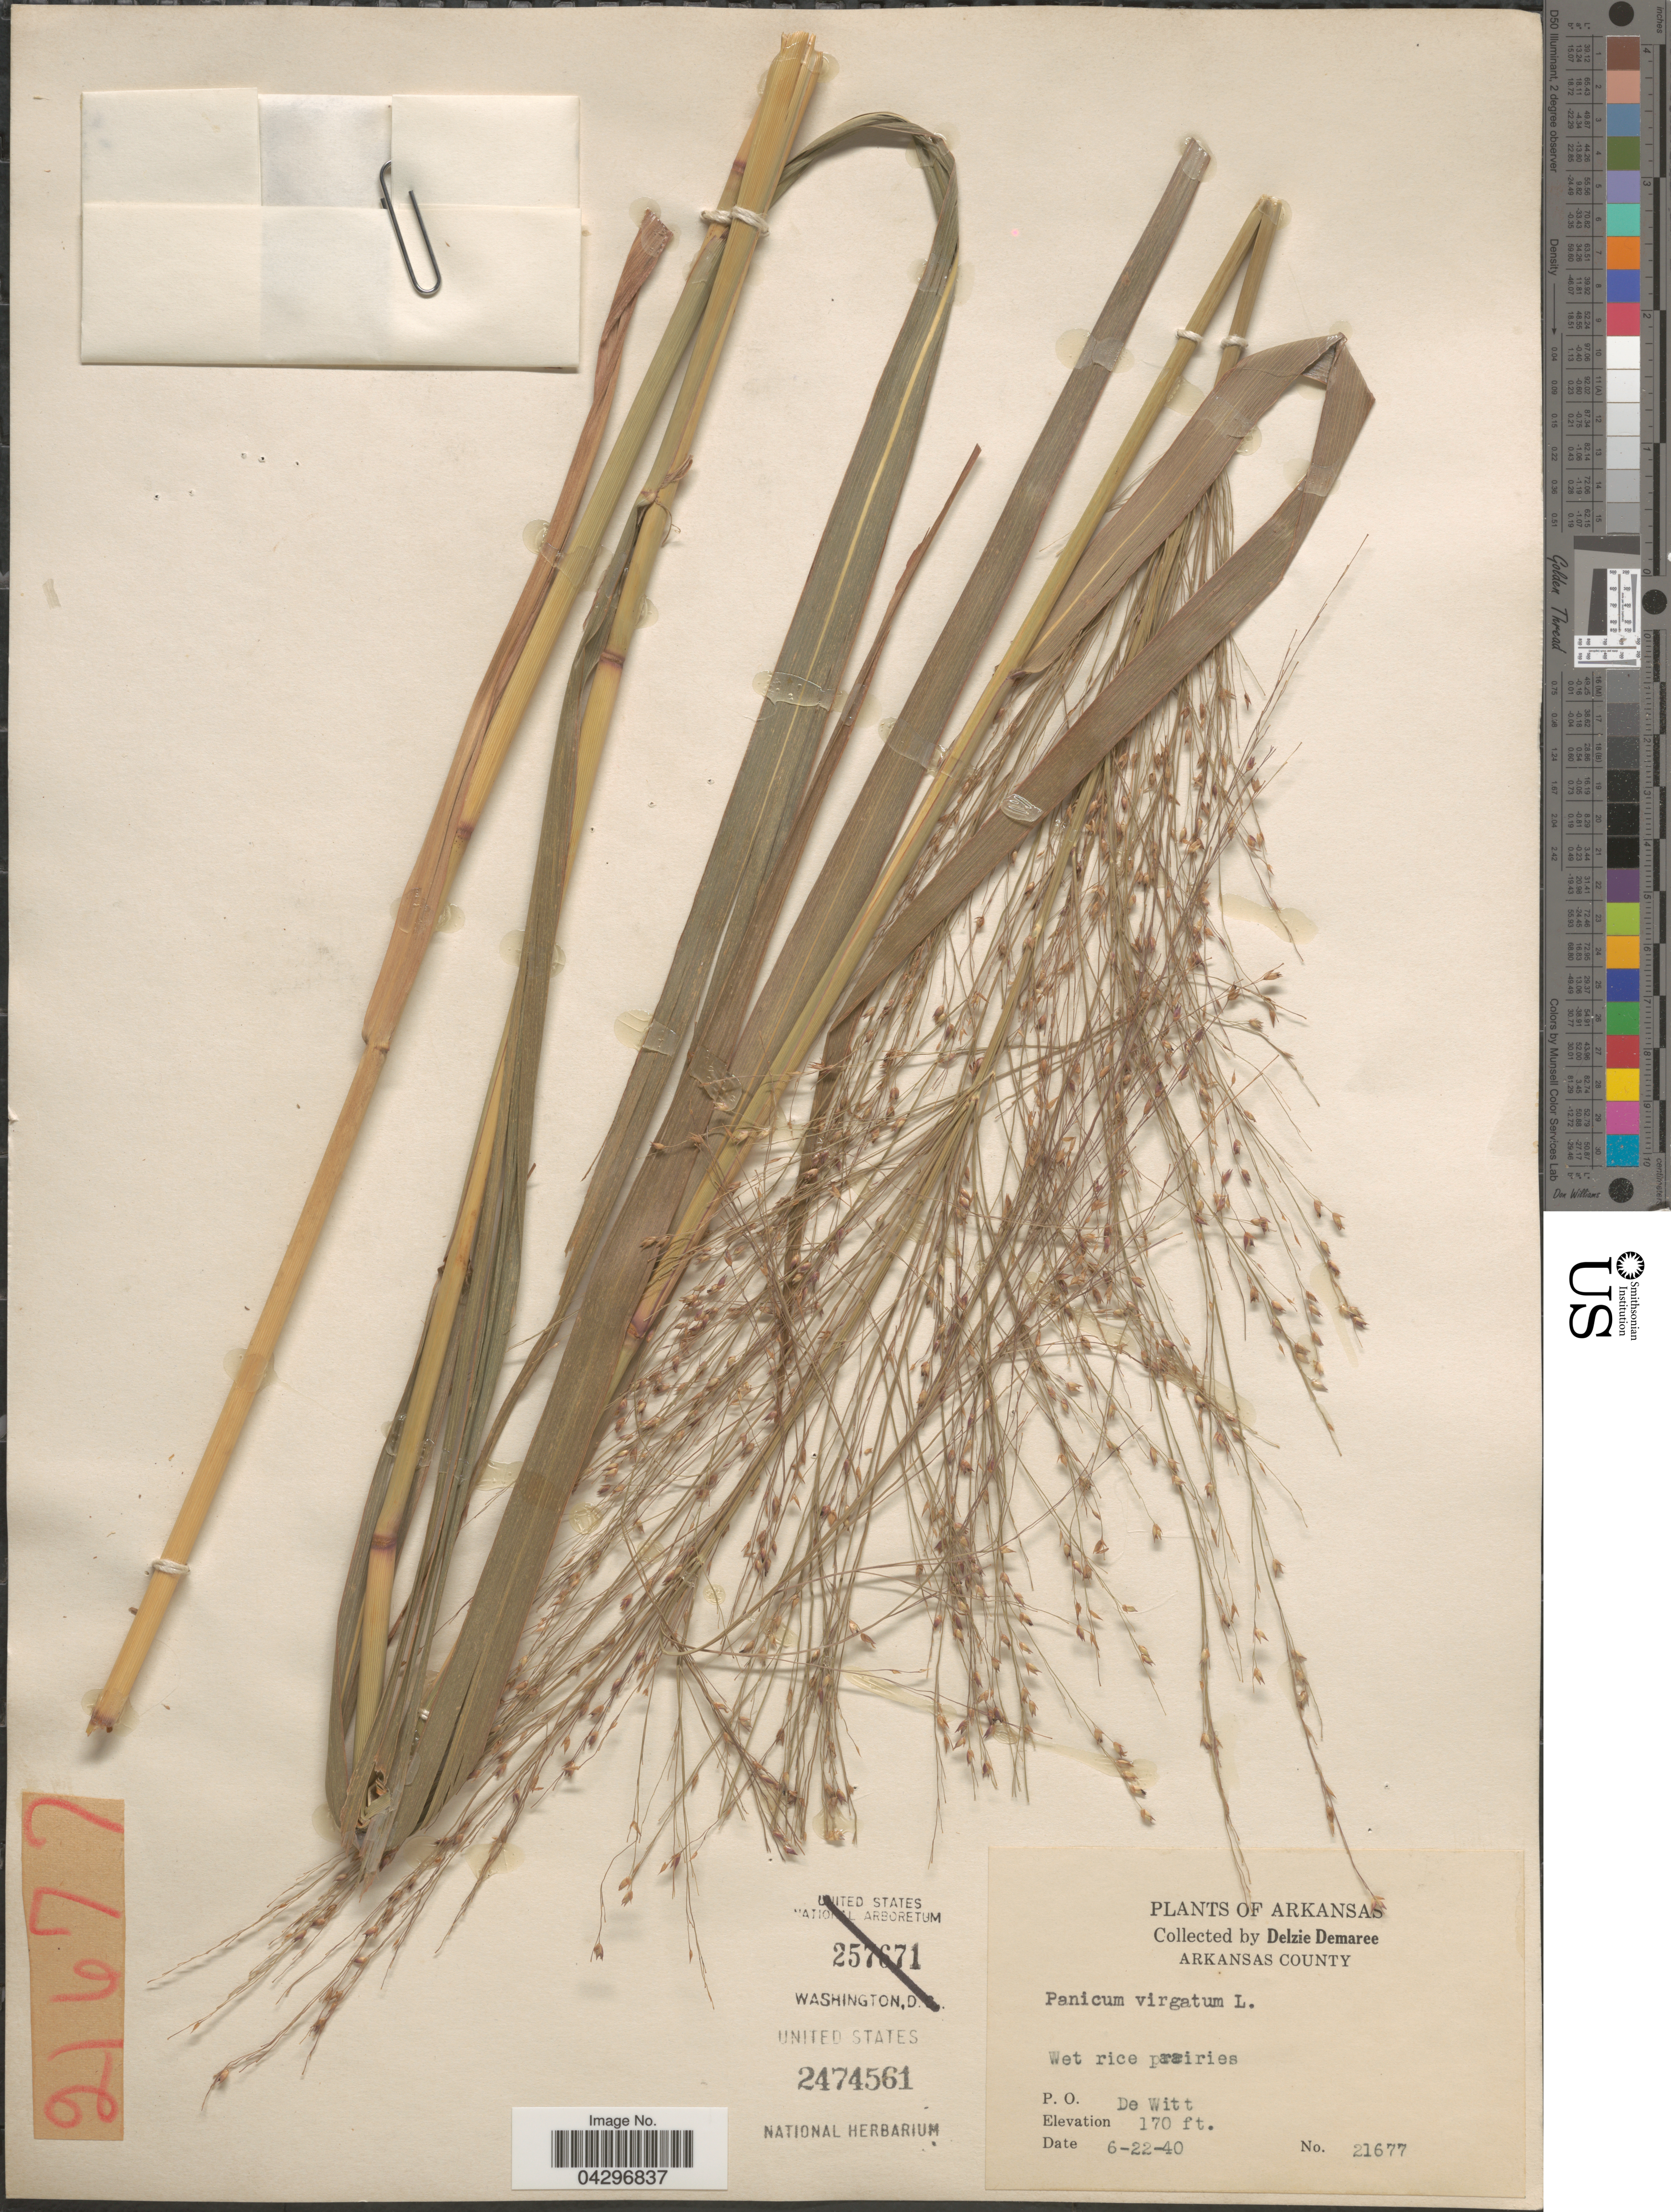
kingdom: Plantae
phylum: Tracheophyta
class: Liliopsida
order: Poales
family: Poaceae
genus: Panicum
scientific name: Panicum virgatum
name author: L.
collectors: D. Demaree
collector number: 21677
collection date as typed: Transcribed d/m/y: 22/6/40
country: United States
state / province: Arkansas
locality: Arkansas County. P. O. De Witt.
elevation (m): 52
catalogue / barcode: US 2474561